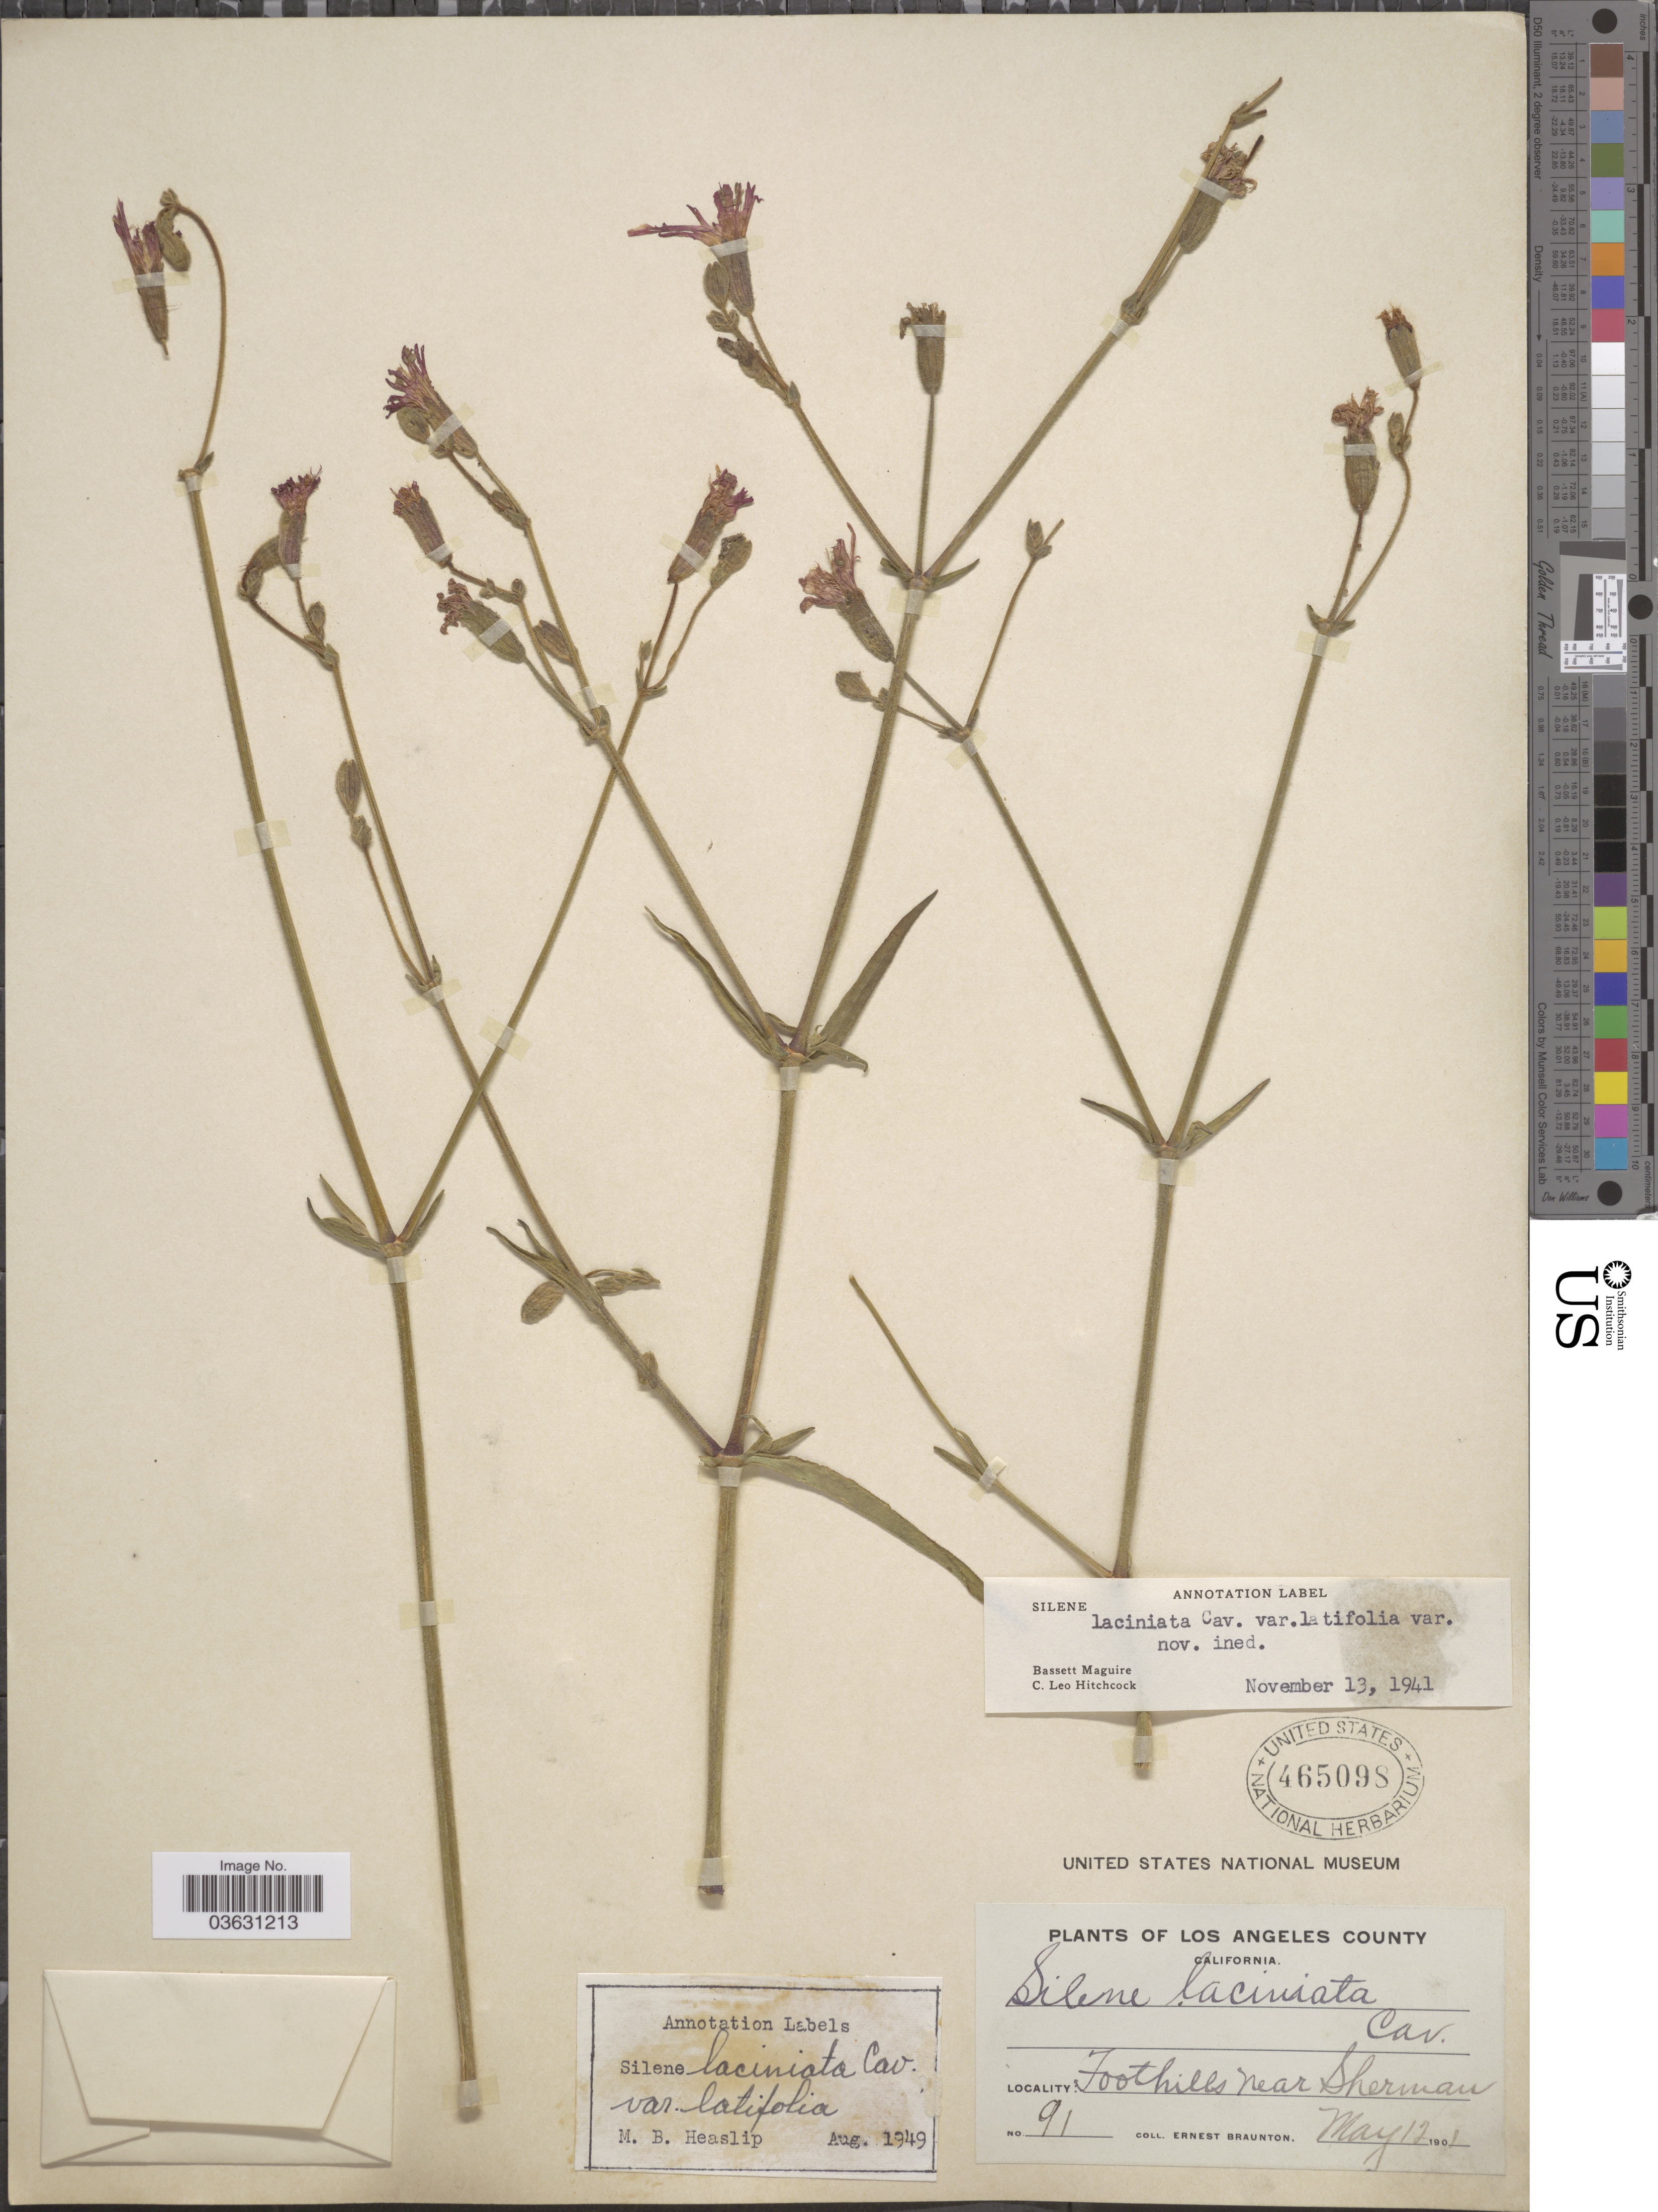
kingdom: Plantae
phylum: Tracheophyta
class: Magnoliopsida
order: Caryophyllales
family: Caryophyllaceae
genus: Silene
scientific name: Silene laciniata var. latifolia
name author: C.L. Hitchc. & Maguire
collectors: E. Braunton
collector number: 91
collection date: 1901-05-12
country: United States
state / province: California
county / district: Los Angeles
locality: Los Angeles County. Foothills near Sherman.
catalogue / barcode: US 465098